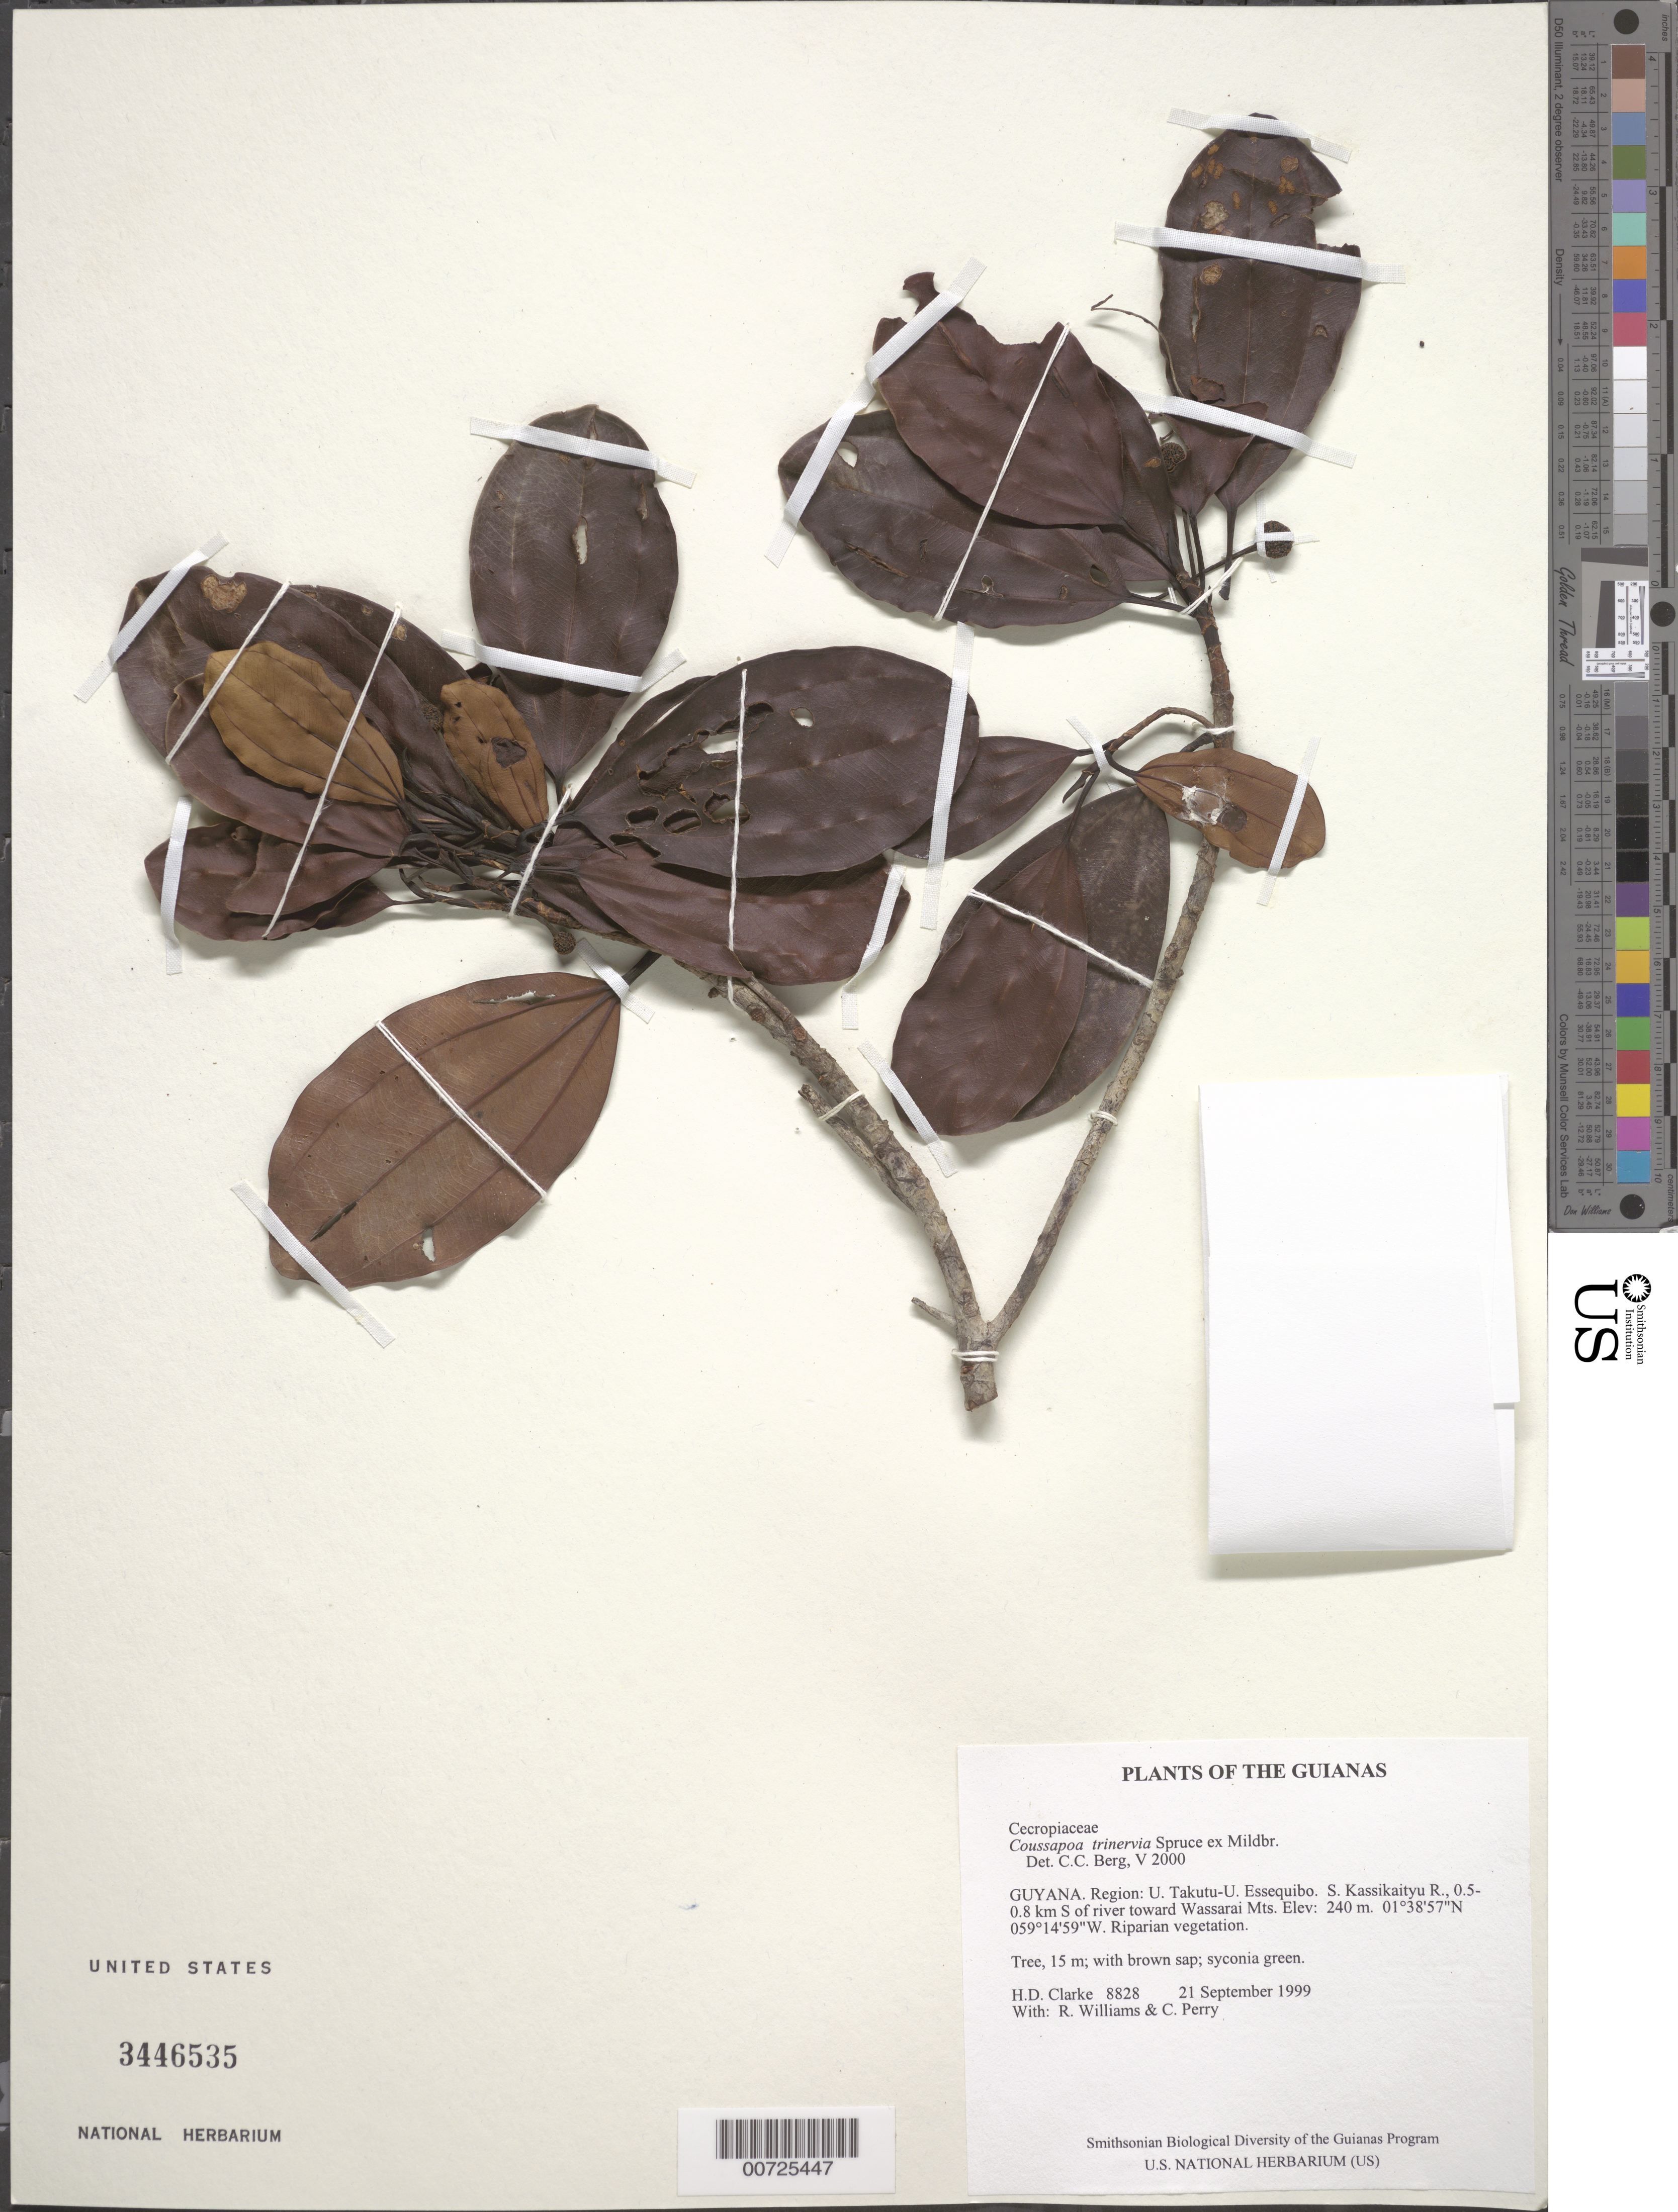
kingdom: Plantae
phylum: Tracheophyta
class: Magnoliopsida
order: Rosales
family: Urticaceae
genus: Coussapoa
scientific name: Coussapoa trinervia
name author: Spruce ex Mildbr.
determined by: Berg, C. C.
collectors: H. D. Clarke, R. Williams & C. Perry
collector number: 8828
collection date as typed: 21 September 1999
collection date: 1999-09-21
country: Guyana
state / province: U. Takutu-U. Essequibo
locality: S. Kassikaityu R., 0.5-0.8 km S of river toward Wassarai Mts.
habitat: Riparian vegetation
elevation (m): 240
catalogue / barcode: US 3446535